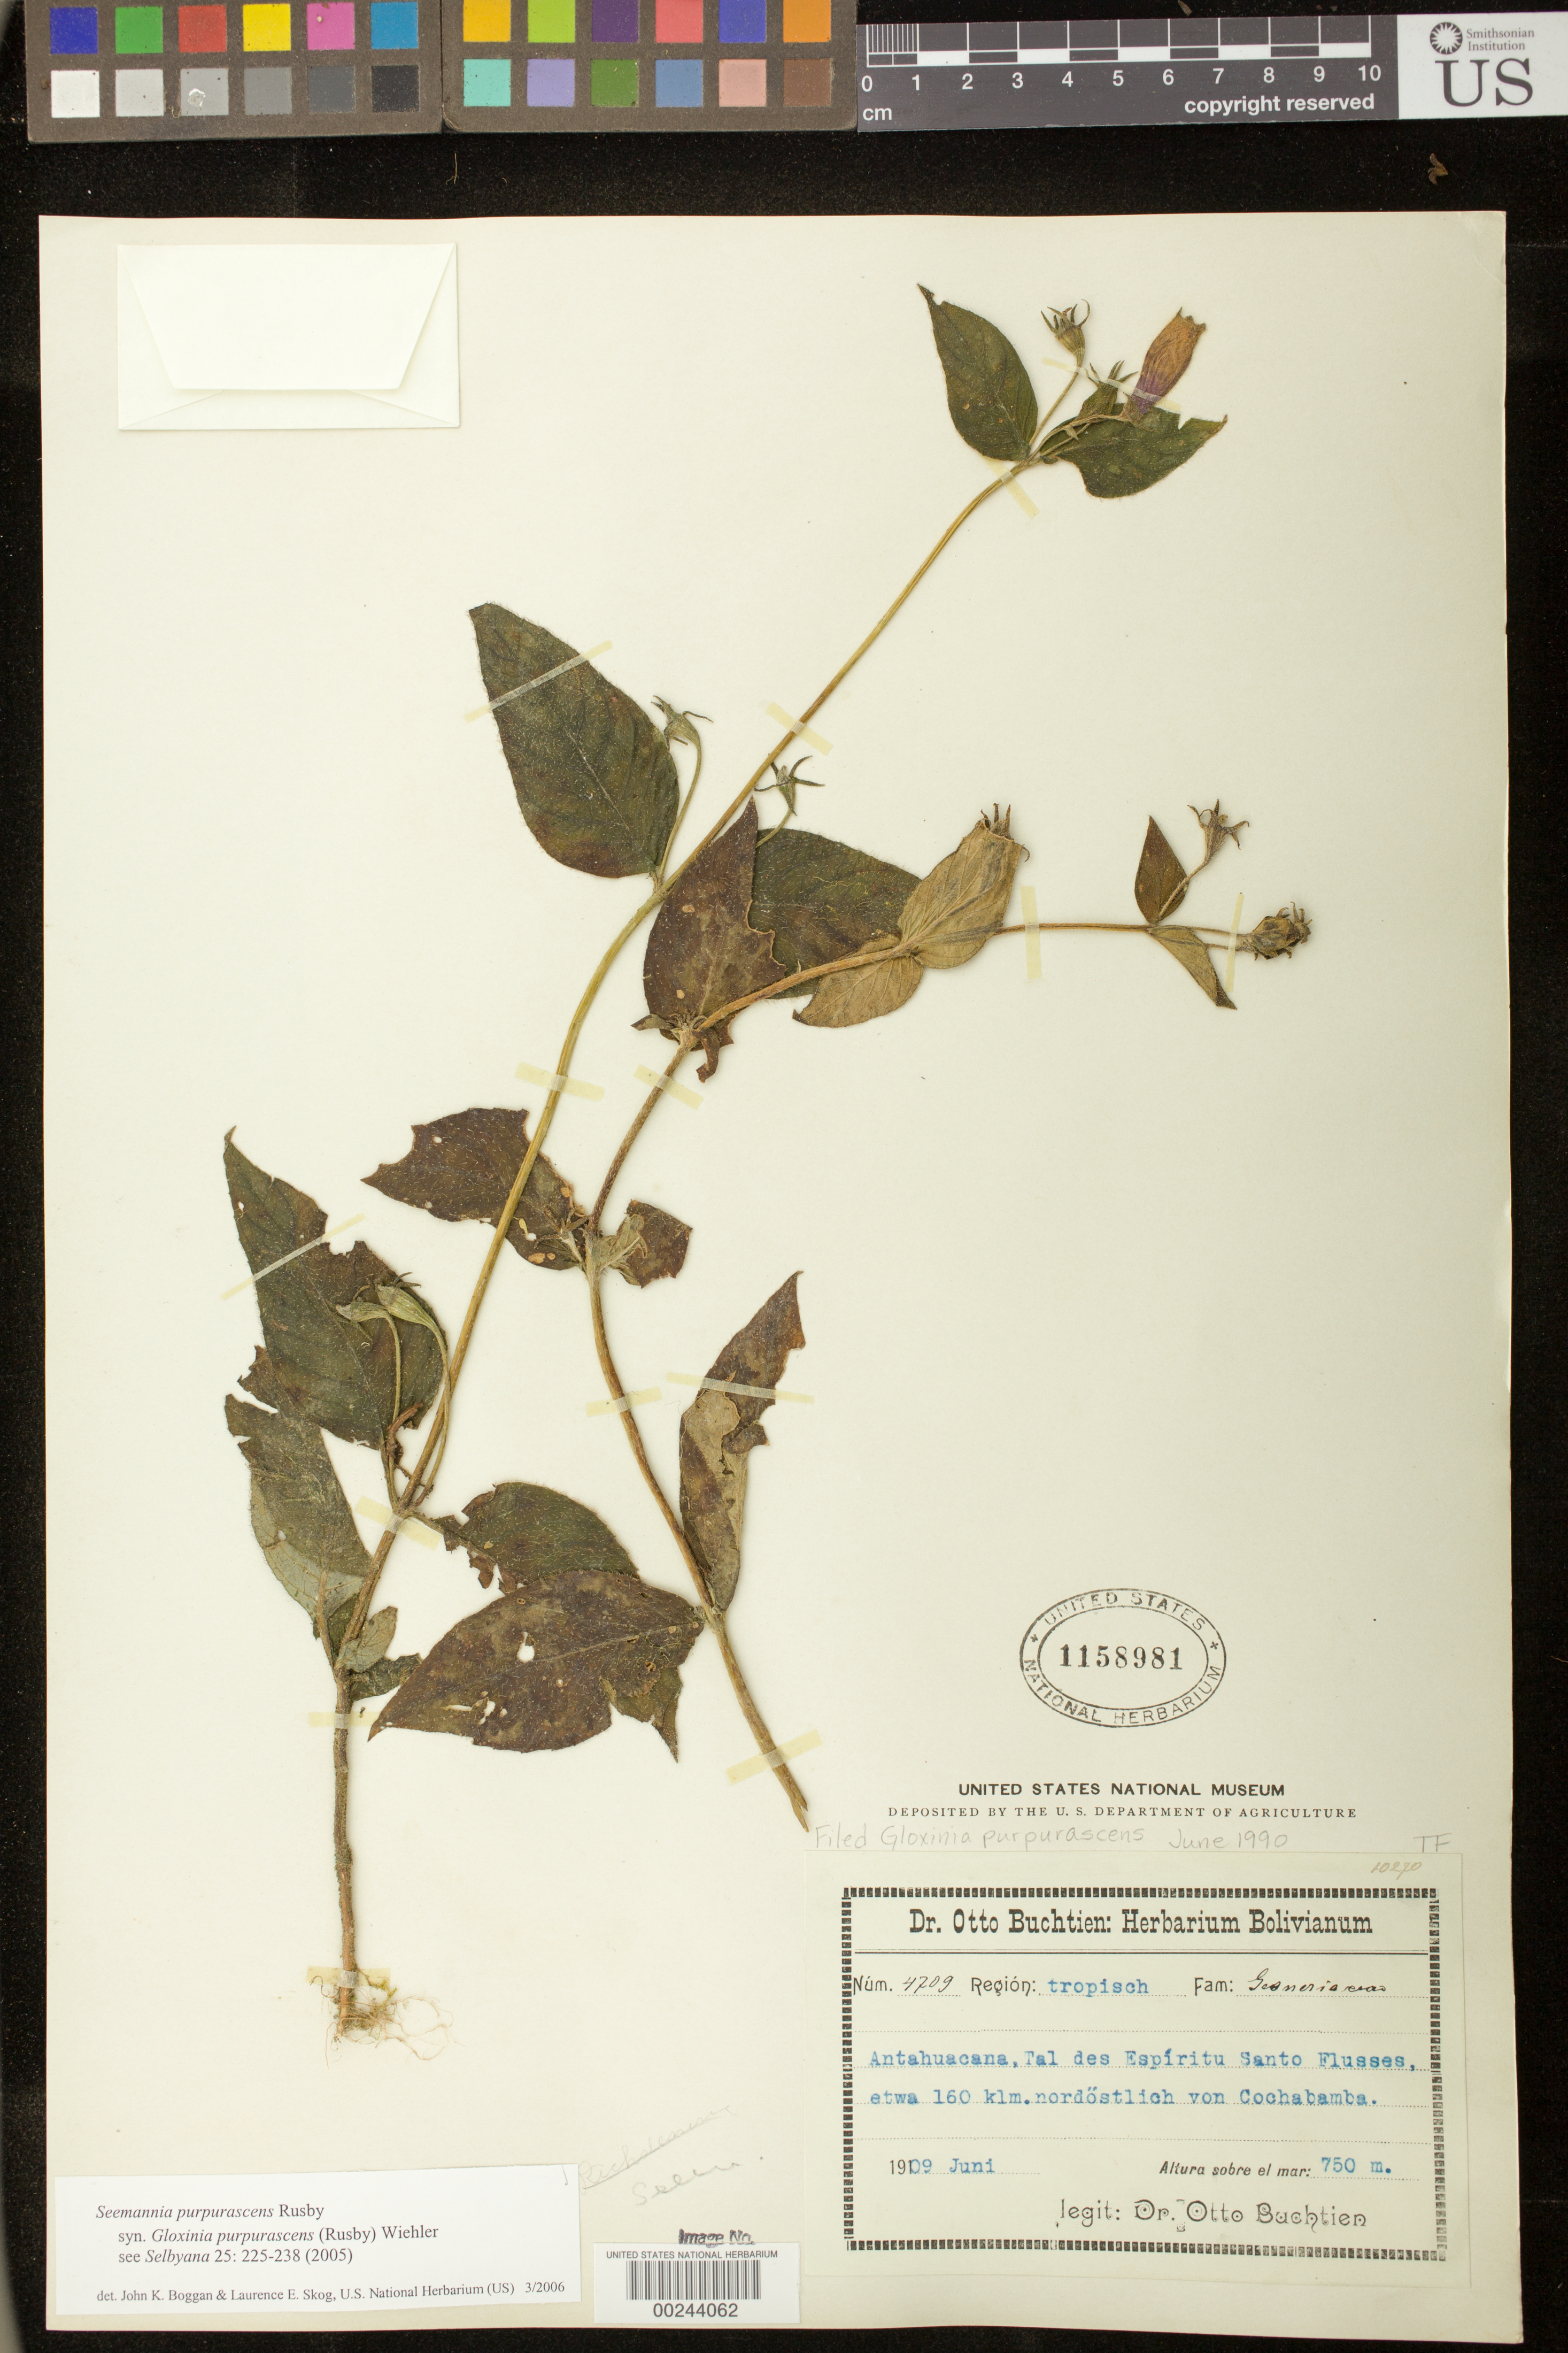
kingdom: Plantae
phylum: Tracheophyta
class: Magnoliopsida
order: Lamiales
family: Gesneriaceae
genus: Seemannia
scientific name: Seemannia purpurascens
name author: Rusby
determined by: Boggan, J. K.; Skog, L. E.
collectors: O. Buchtien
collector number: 4709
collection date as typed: Jun 1909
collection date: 1909-06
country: Bolivia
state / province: Cochabamba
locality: Antahuacana, Tal des Espíritu Santo Flusses, etwa 160 km NE von Cochabamba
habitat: Tropical region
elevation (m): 750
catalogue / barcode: US 1158981